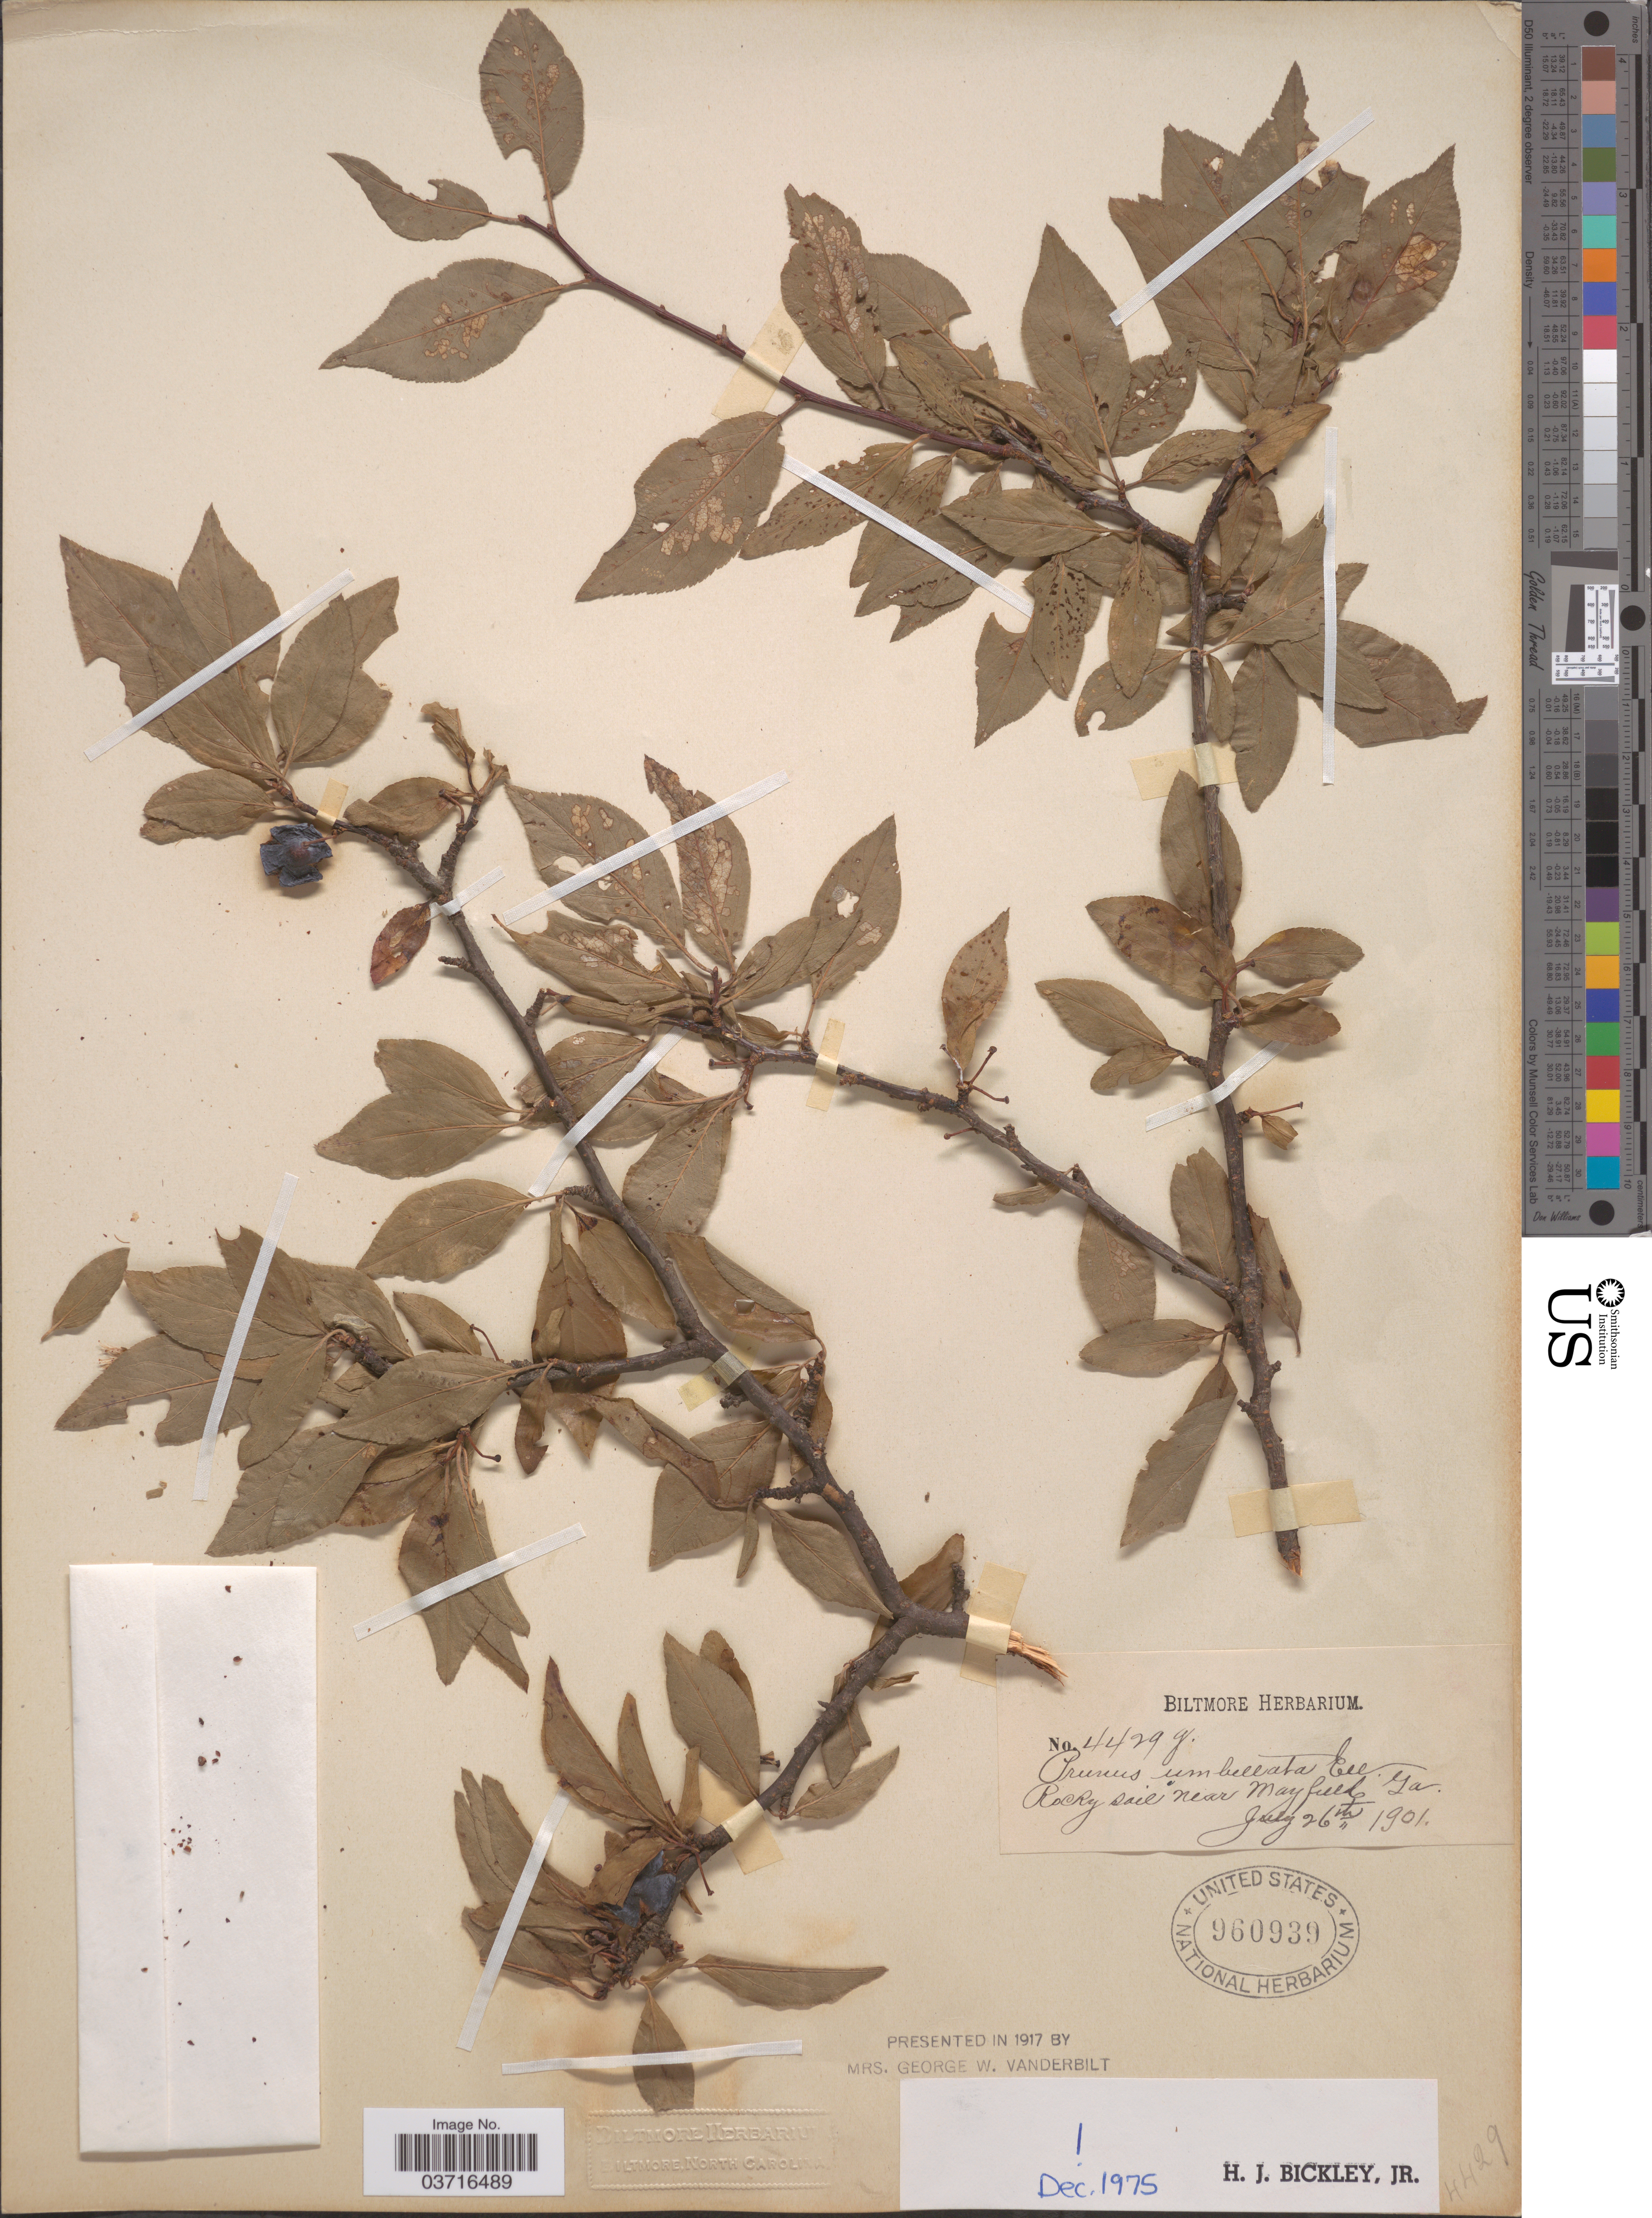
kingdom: Plantae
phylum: Tracheophyta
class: Magnoliopsida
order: Rosales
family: Rosaceae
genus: Prunus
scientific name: Prunus umbellata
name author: Elliott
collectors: ex herb. Biltmore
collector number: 4429g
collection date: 1901-07-26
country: United States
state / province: Georgia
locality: Rocky soil near Mayfield.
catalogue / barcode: US 960939